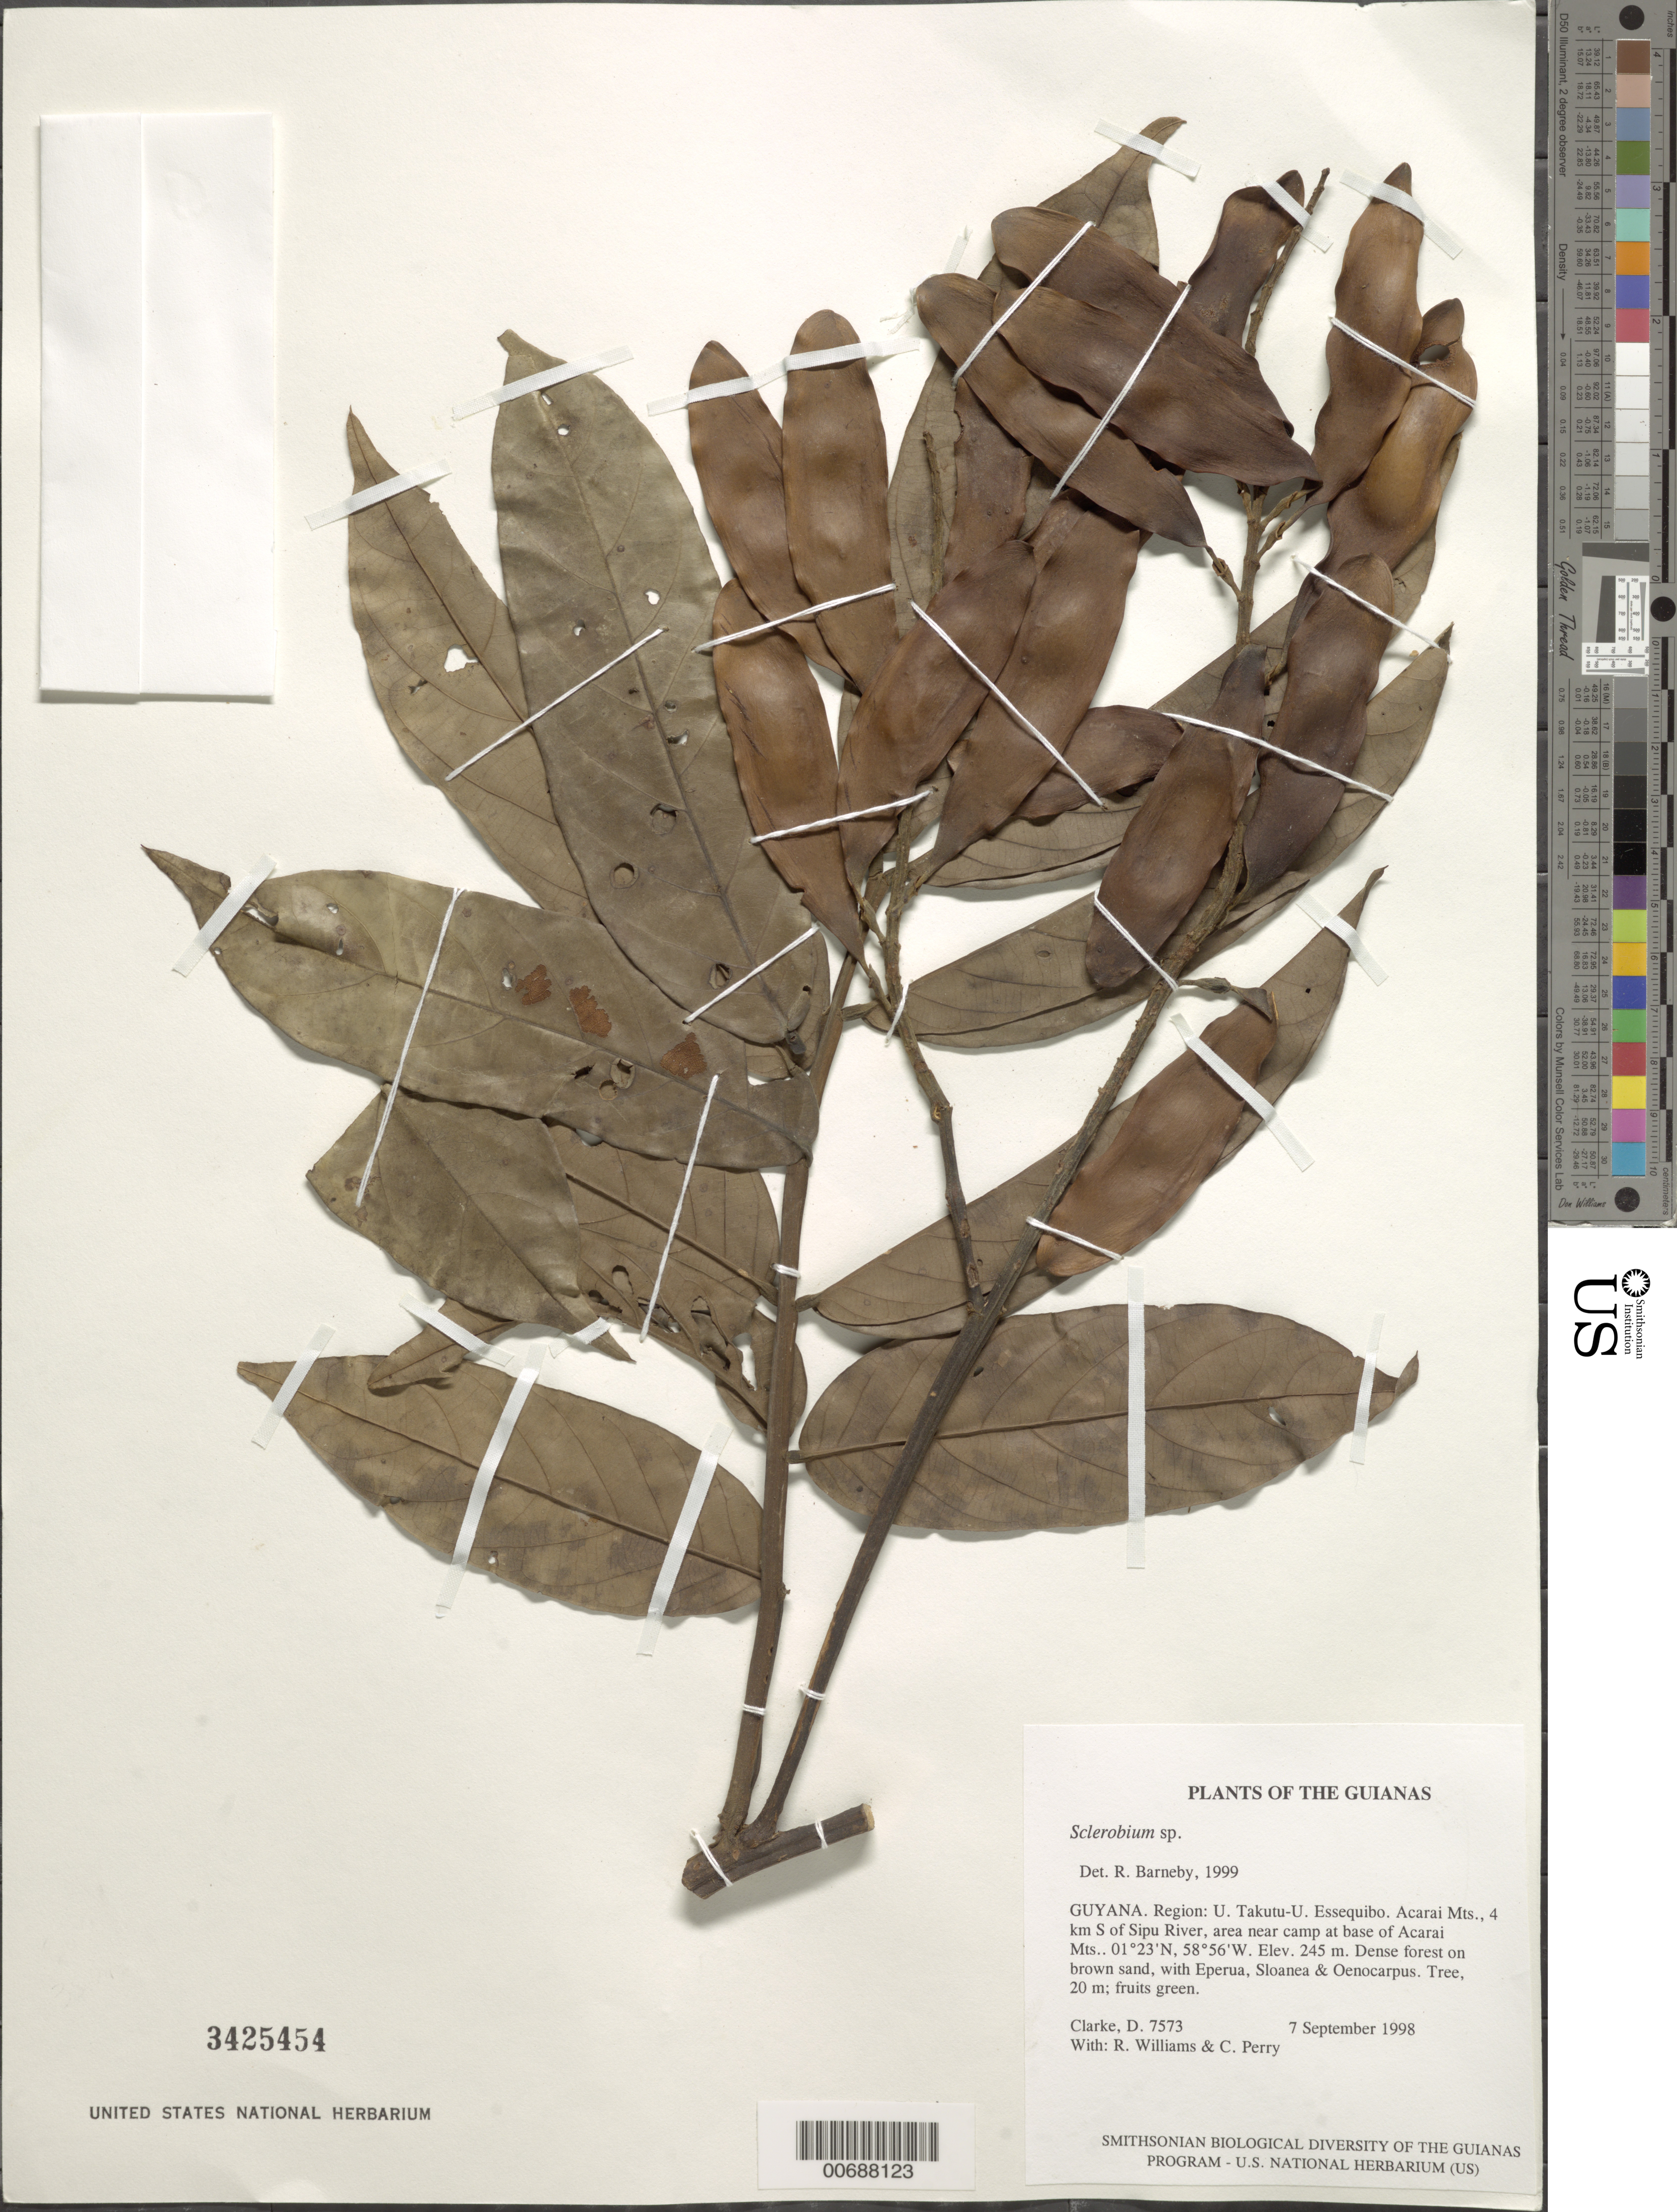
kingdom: Plantae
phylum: Tracheophyta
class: Magnoliopsida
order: Fabales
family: Fabaceae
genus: Tachigali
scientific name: Tachigali sp.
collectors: H. D. Clarke, R. Williams & C. Perry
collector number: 7573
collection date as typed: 7 September 1998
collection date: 1998-09-07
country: Guyana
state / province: U. Takutu-U. Essequibo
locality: Acarai Mts., 4 km S of Sipu River, area near camp at base of Acarai Mts.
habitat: Dense forest on brown sand, with Eperua, Sloanea & Oenocarpus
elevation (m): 245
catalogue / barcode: US 3425454